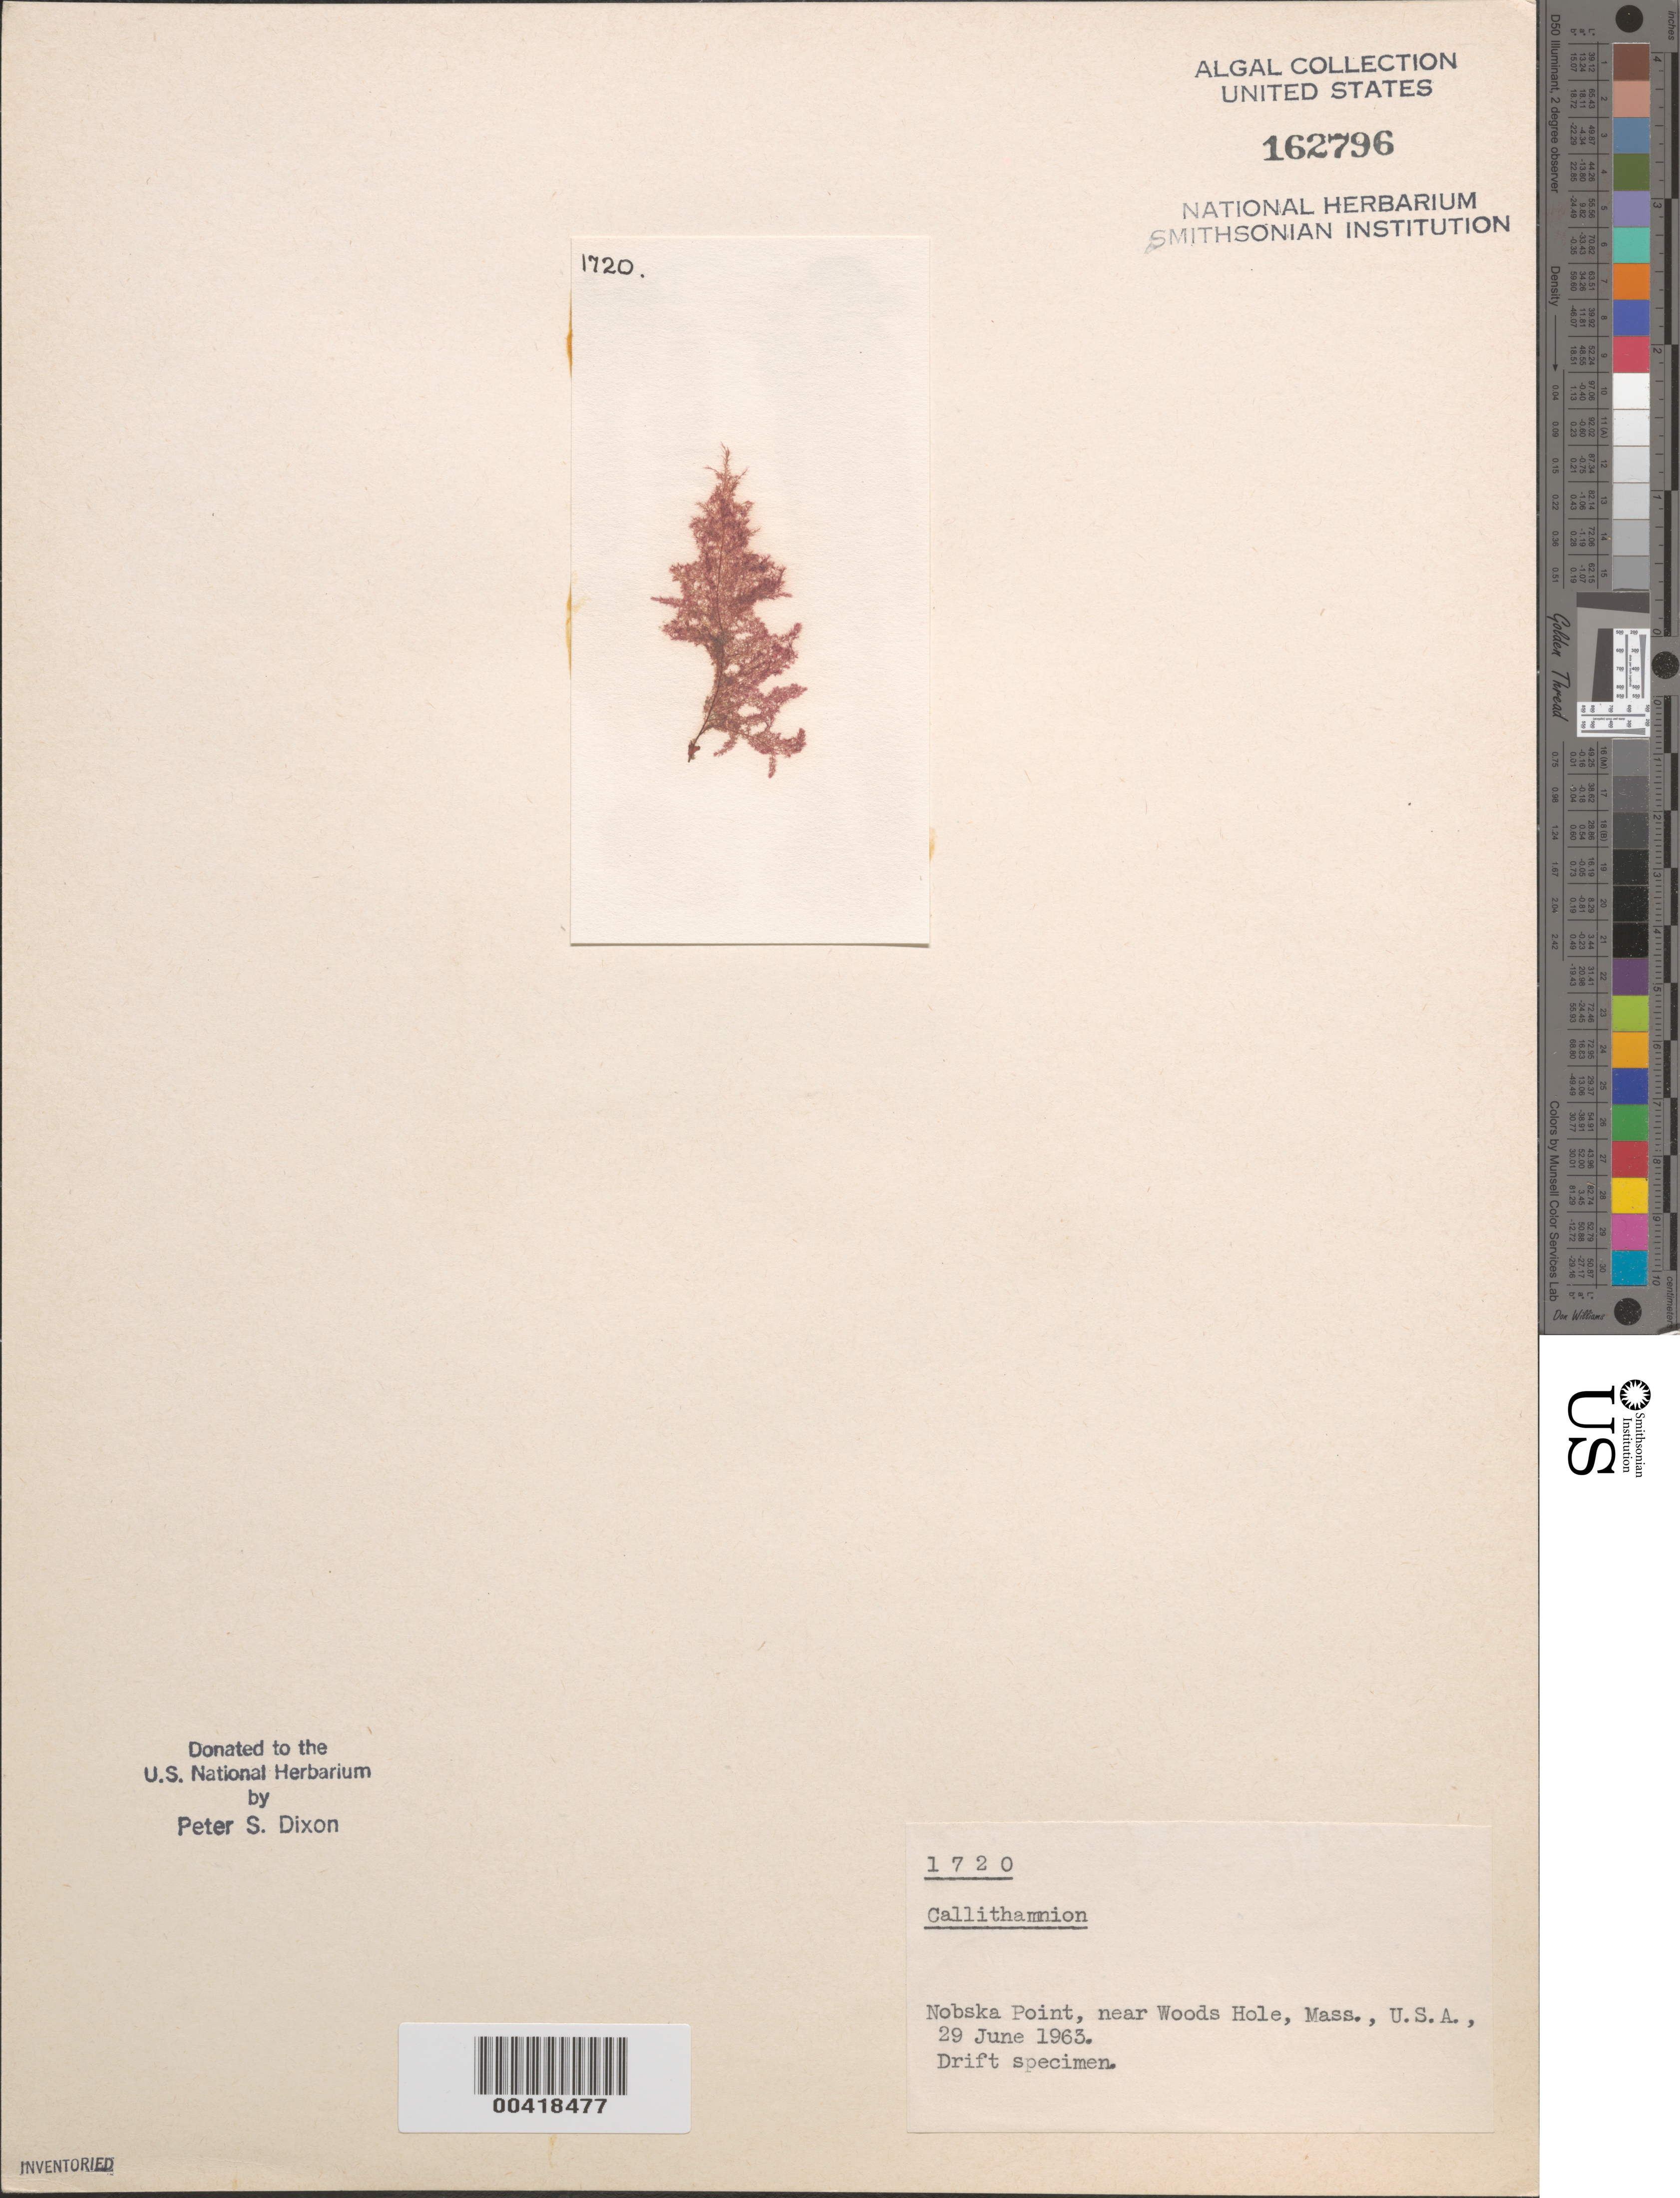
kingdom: Plantae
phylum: Rhodophyta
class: Florideophyceae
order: Ceramiales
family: Callithamniaceae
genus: Callithamnion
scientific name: Callithamnion sp.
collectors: P. S. Dixon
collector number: PSD 1720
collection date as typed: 29 Jun 1963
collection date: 1963-06-29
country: United States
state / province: Massachusetts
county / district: Barnstable County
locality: Nobska Point near Woods Hole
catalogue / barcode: US 162796